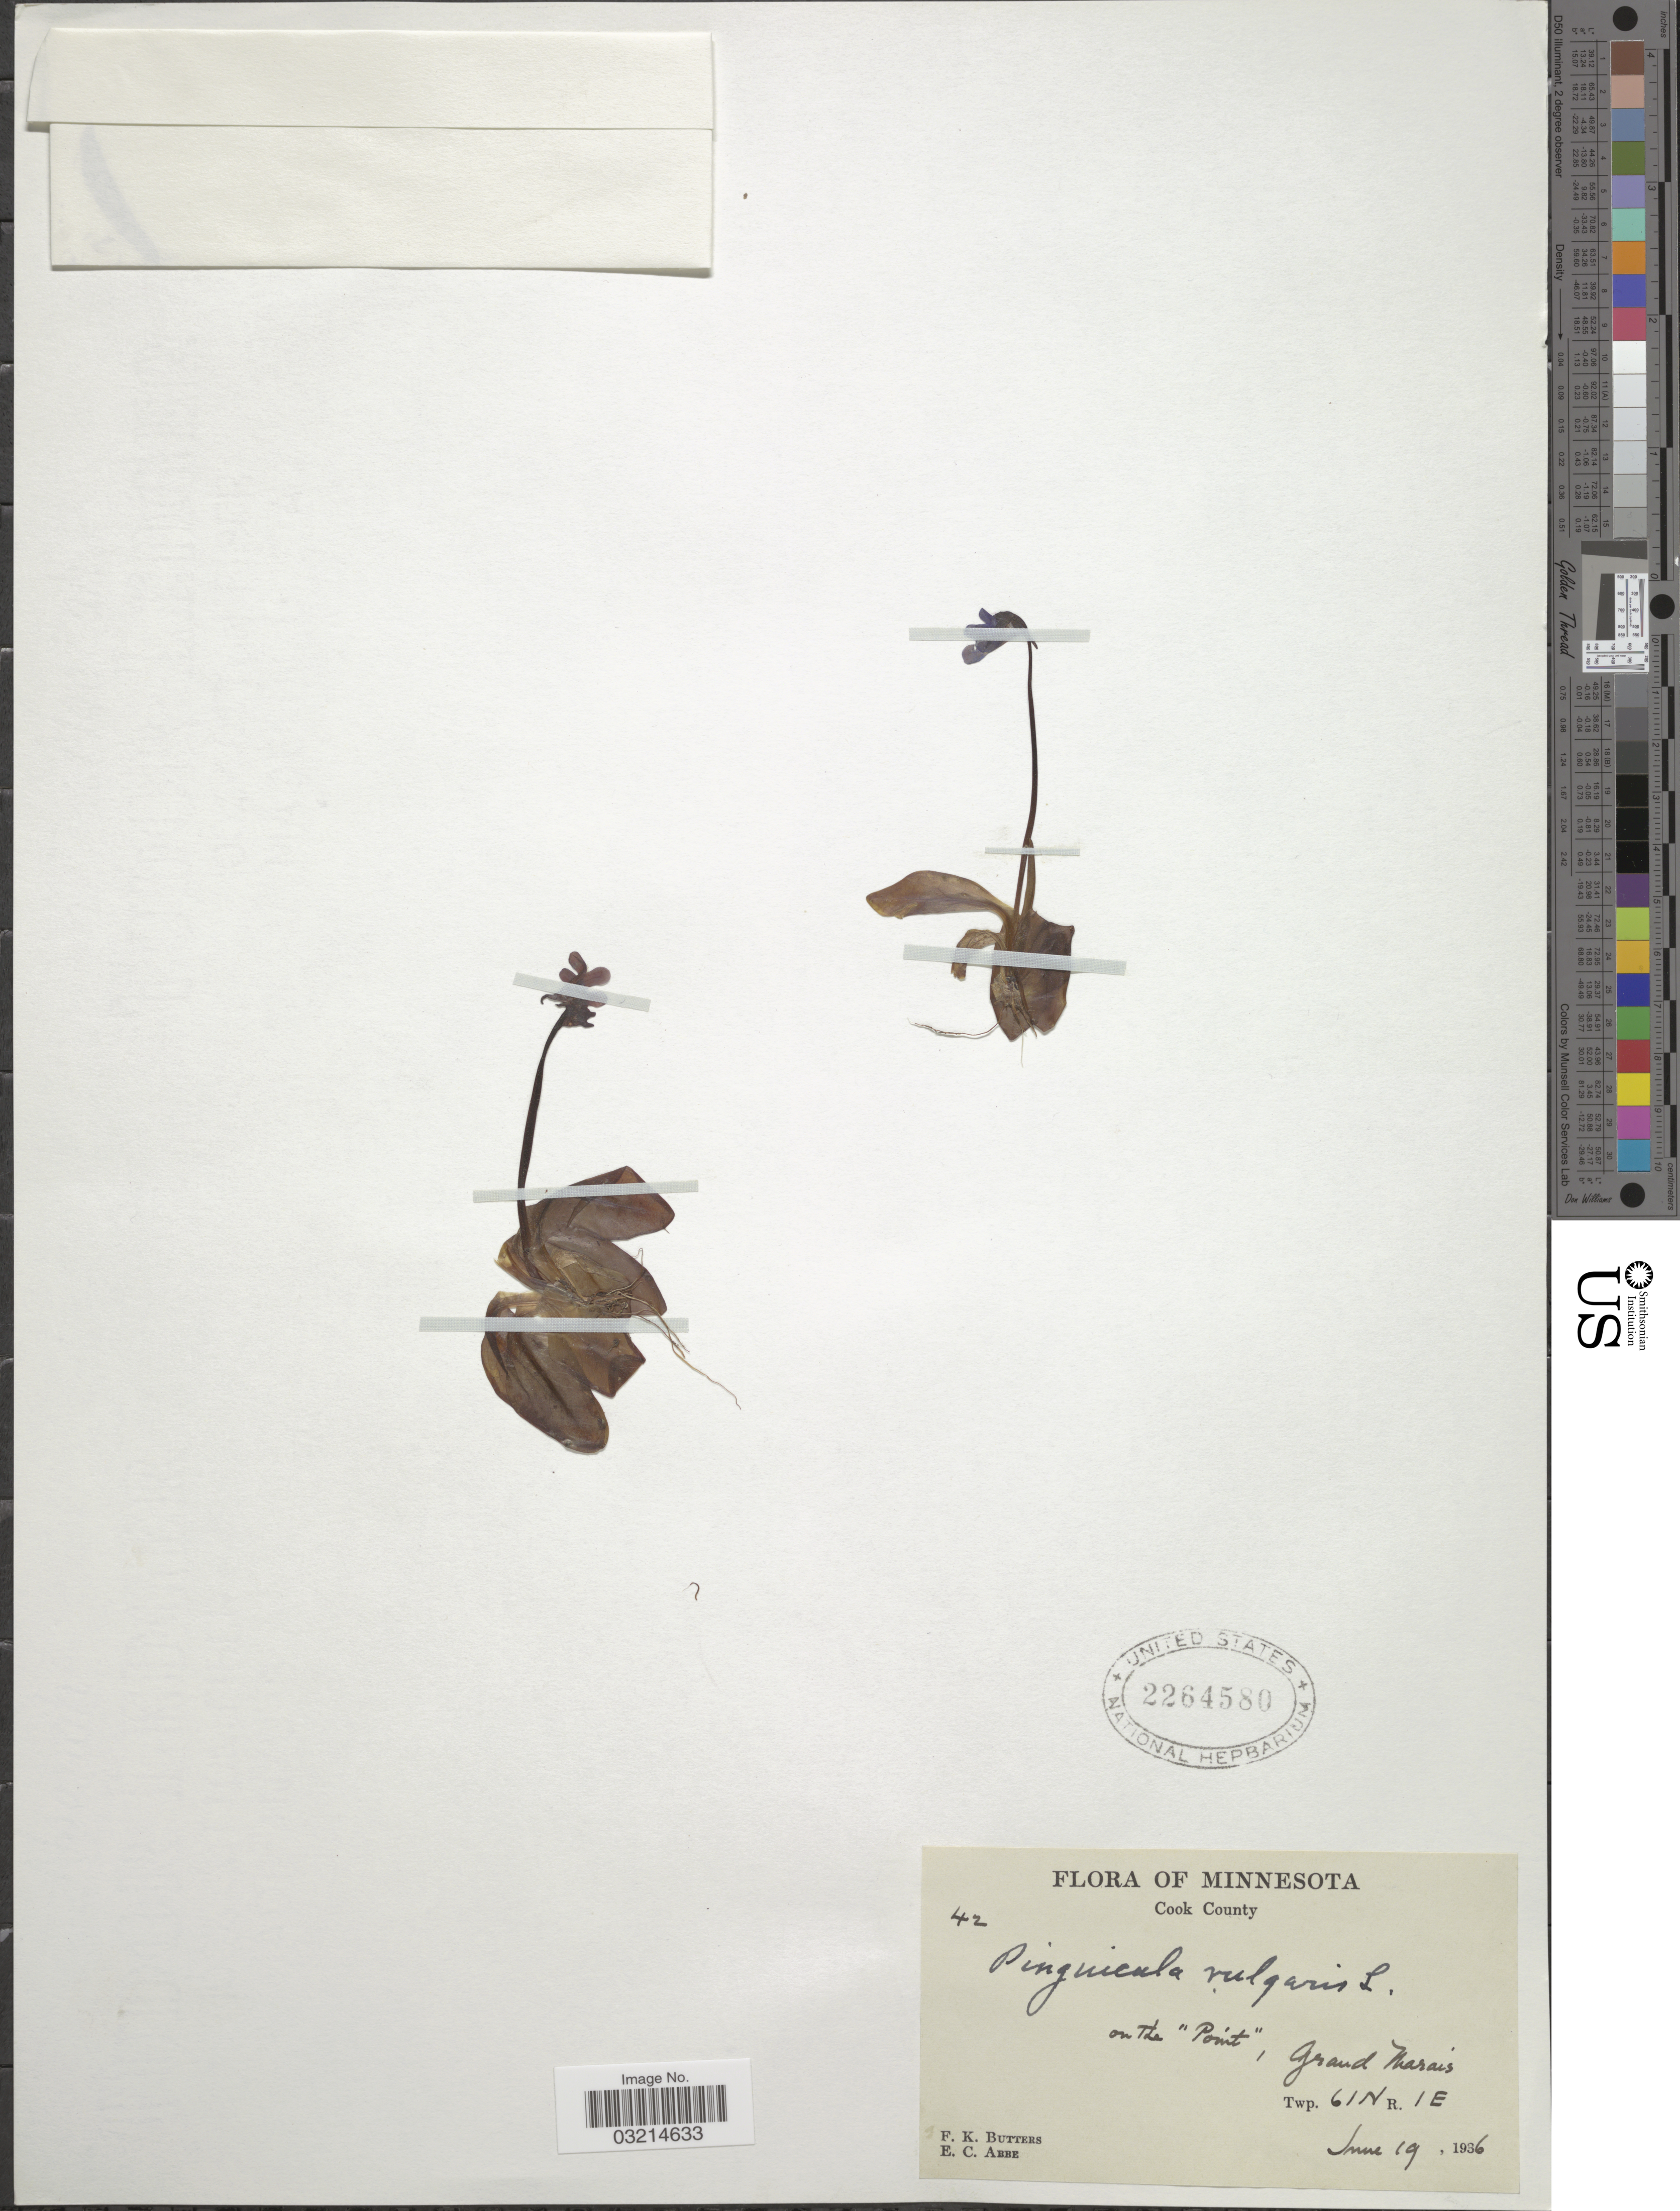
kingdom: Plantae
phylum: Tracheophyta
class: Magnoliopsida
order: Lamiales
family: Lentibulariaceae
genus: Pinguicula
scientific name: Pinguicula vulgaris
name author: L.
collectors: F. K. Butters & E. C. Abbe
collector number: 42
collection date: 1936-06-19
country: United States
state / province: Minnesota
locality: Cook County, on the "Point", Grand Marais. Twp. 61N R.1E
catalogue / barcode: US 2264580